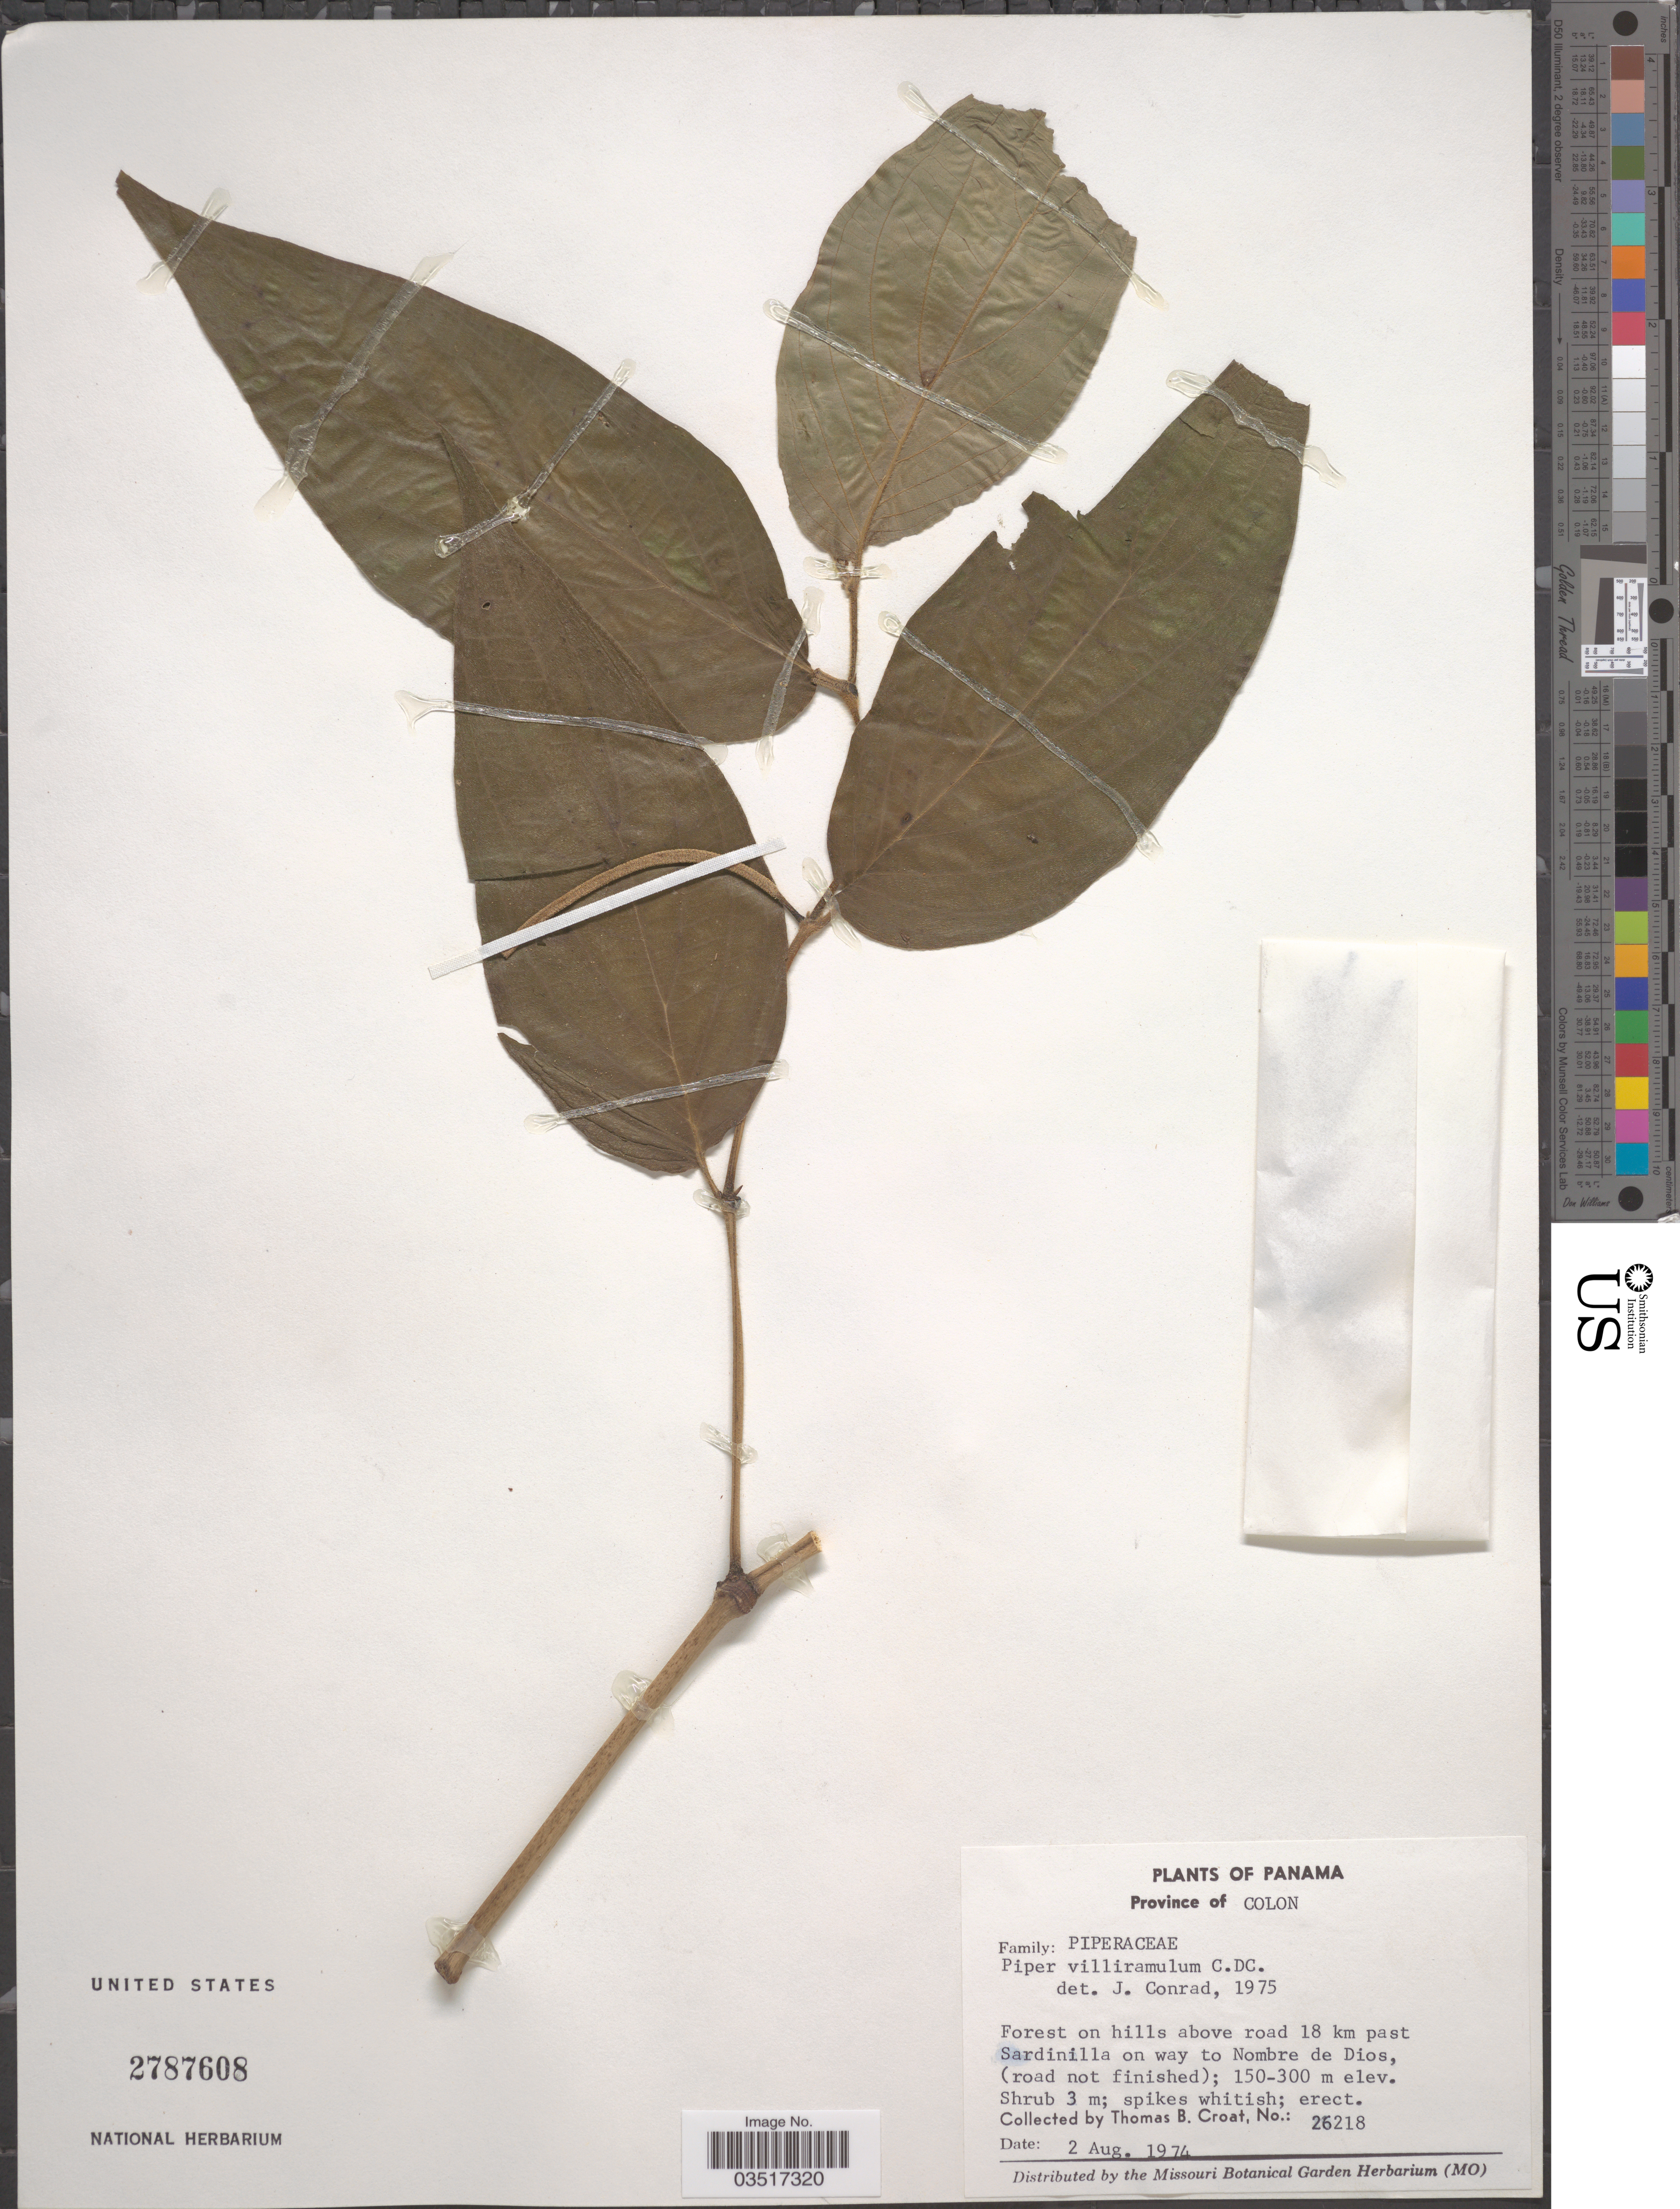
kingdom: Plantae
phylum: Tracheophyta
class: Magnoliopsida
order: Piperales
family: Piperaceae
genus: Piper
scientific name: Piper villiramulum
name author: C. DC.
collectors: T. B. Croat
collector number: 26218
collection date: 1974-08-02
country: Panama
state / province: Colón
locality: Forest on hills above road 18 km past Sardinilla on way to Nombre de Dios.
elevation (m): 150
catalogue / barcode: US 2787608